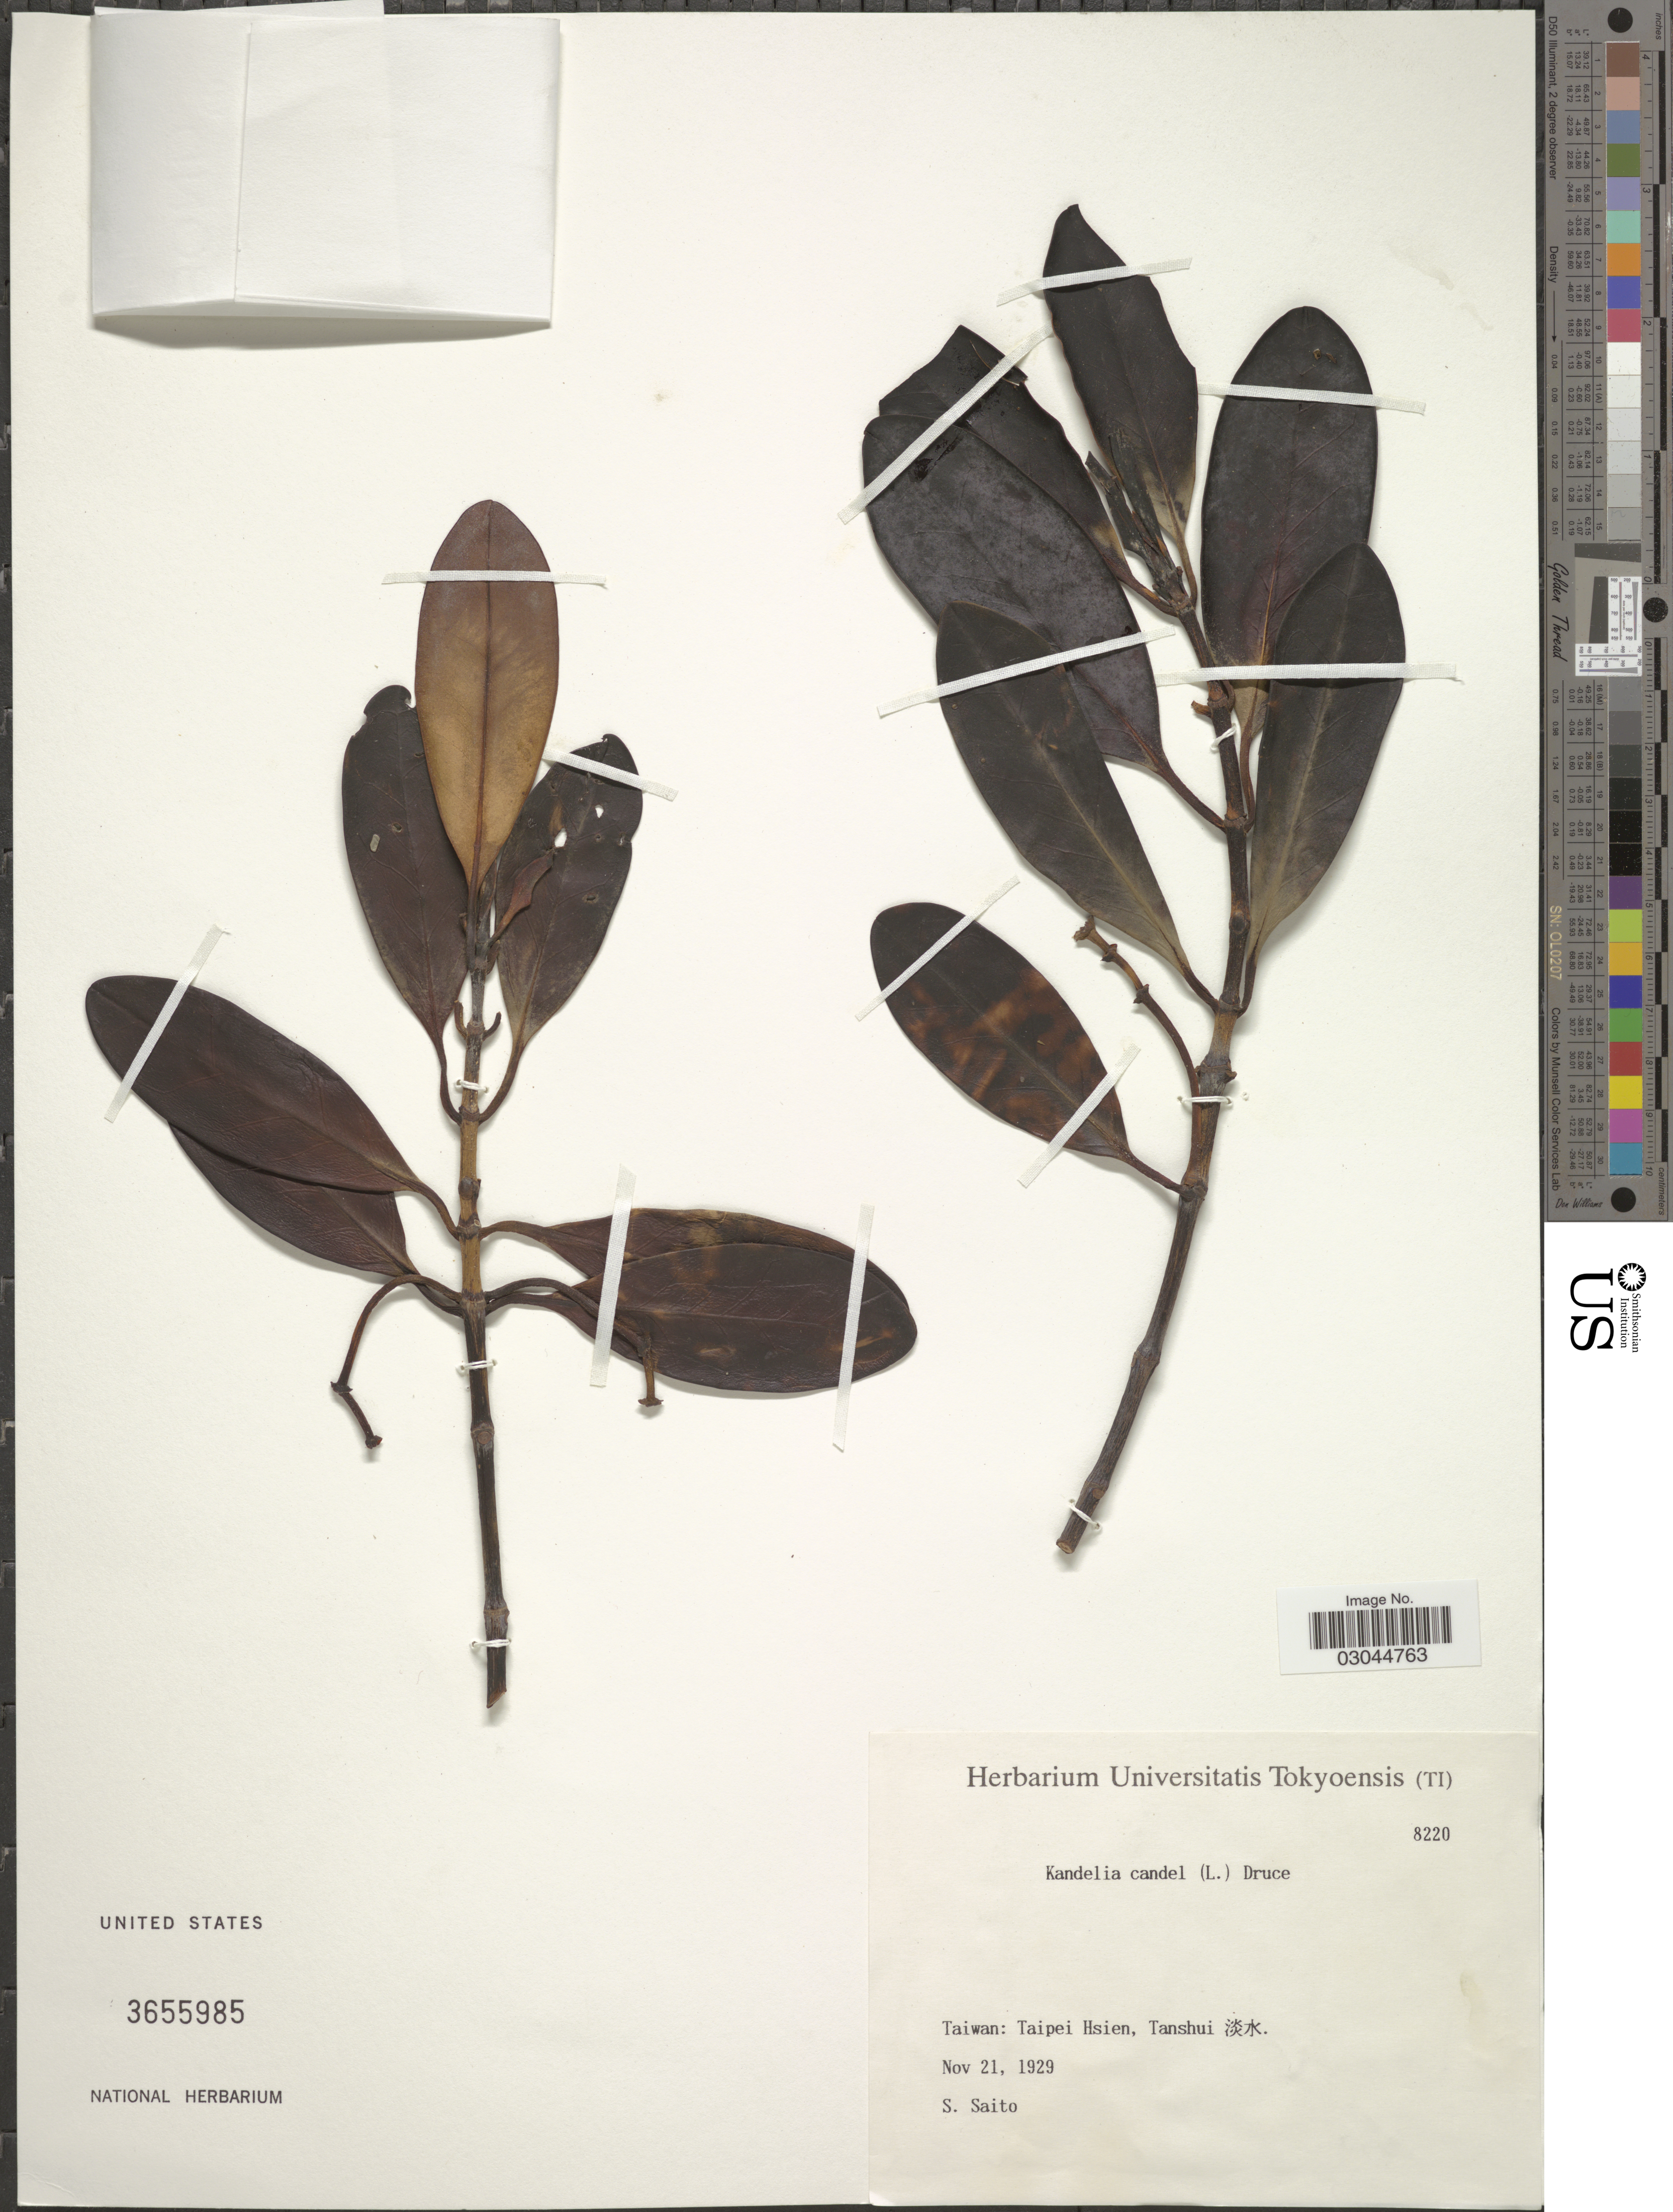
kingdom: Plantae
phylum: Tracheophyta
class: Magnoliopsida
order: Malpighiales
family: Rhizophoraceae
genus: Kandelia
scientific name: Kandelia candel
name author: (L.) Druce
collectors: S. Saito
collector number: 8220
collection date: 1929-11-21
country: Taiwan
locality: Taipei Hsien, Tanshui.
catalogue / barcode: US 3655985